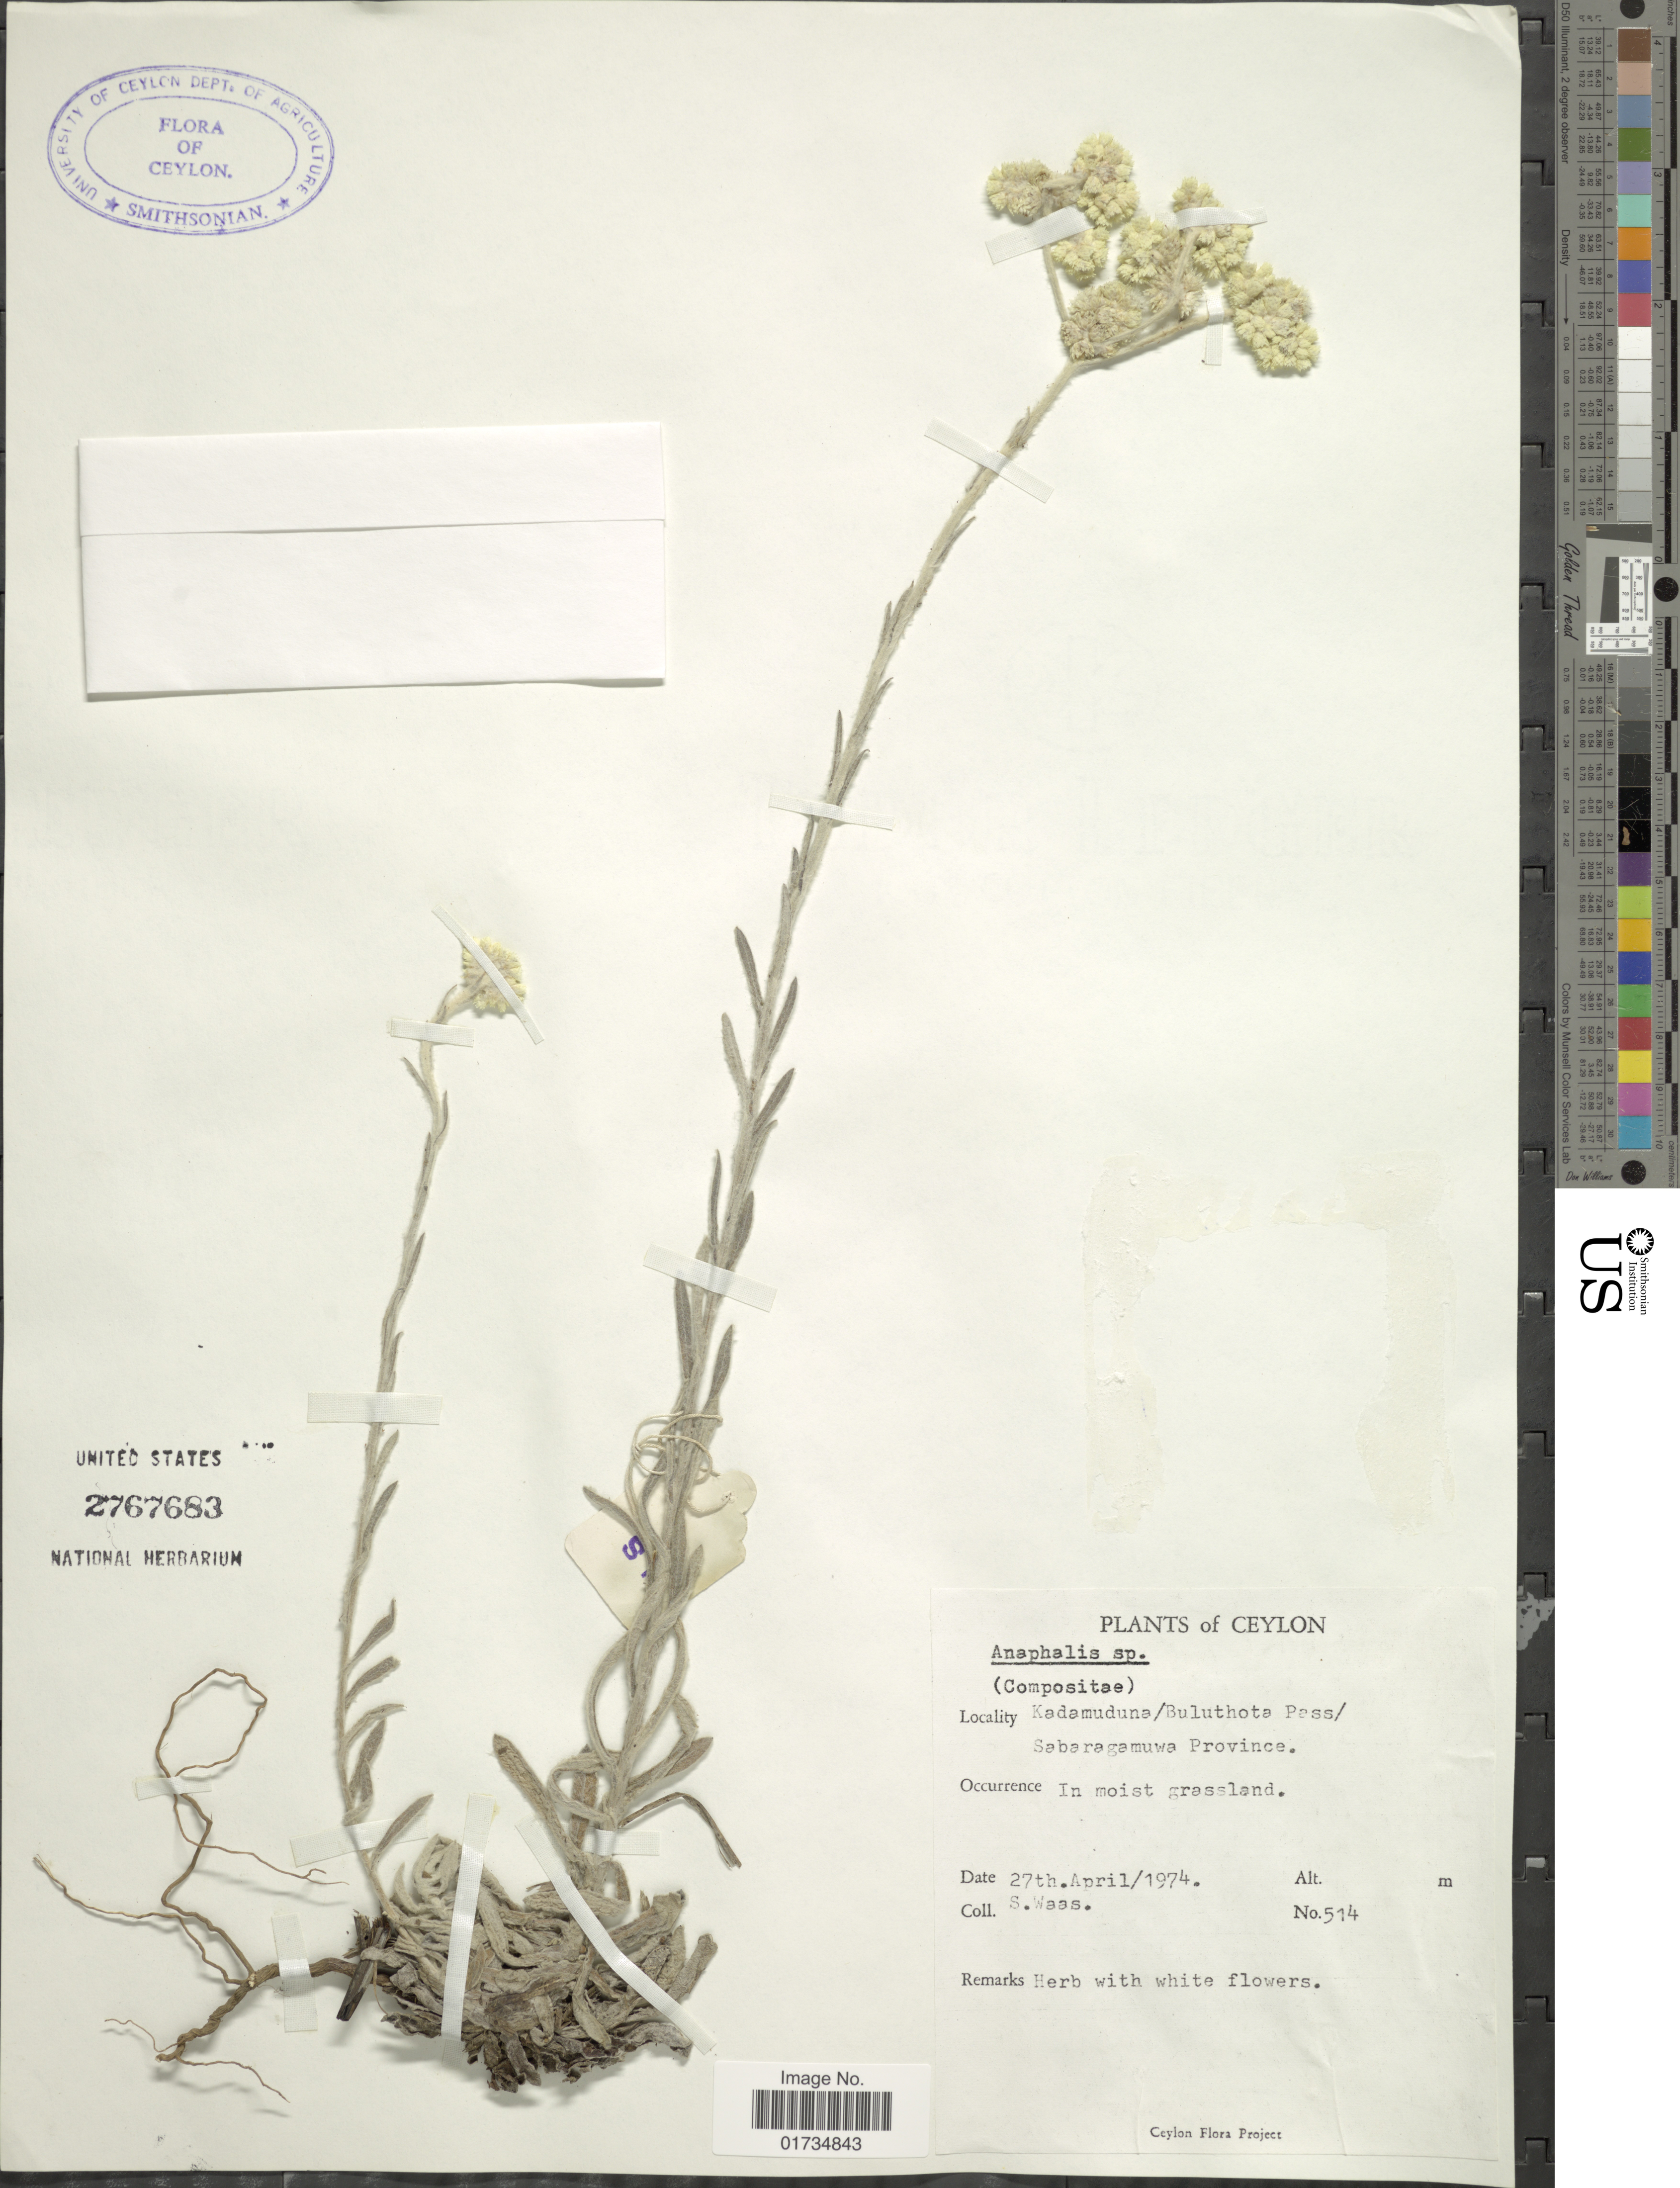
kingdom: Plantae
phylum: Tracheophyta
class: Magnoliopsida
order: Asterales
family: Asteraceae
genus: Anaphalis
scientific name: Anaphalis subdecurrens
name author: (DC.) Gamble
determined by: Chen, Y. S.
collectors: S. Waas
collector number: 514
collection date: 1974-04-27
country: Sri Lanka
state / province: Sabaragamuwa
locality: Ceylon. Kadamuduna/Buluthota Pass/Sabaragamuwa Province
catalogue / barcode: US 2767683